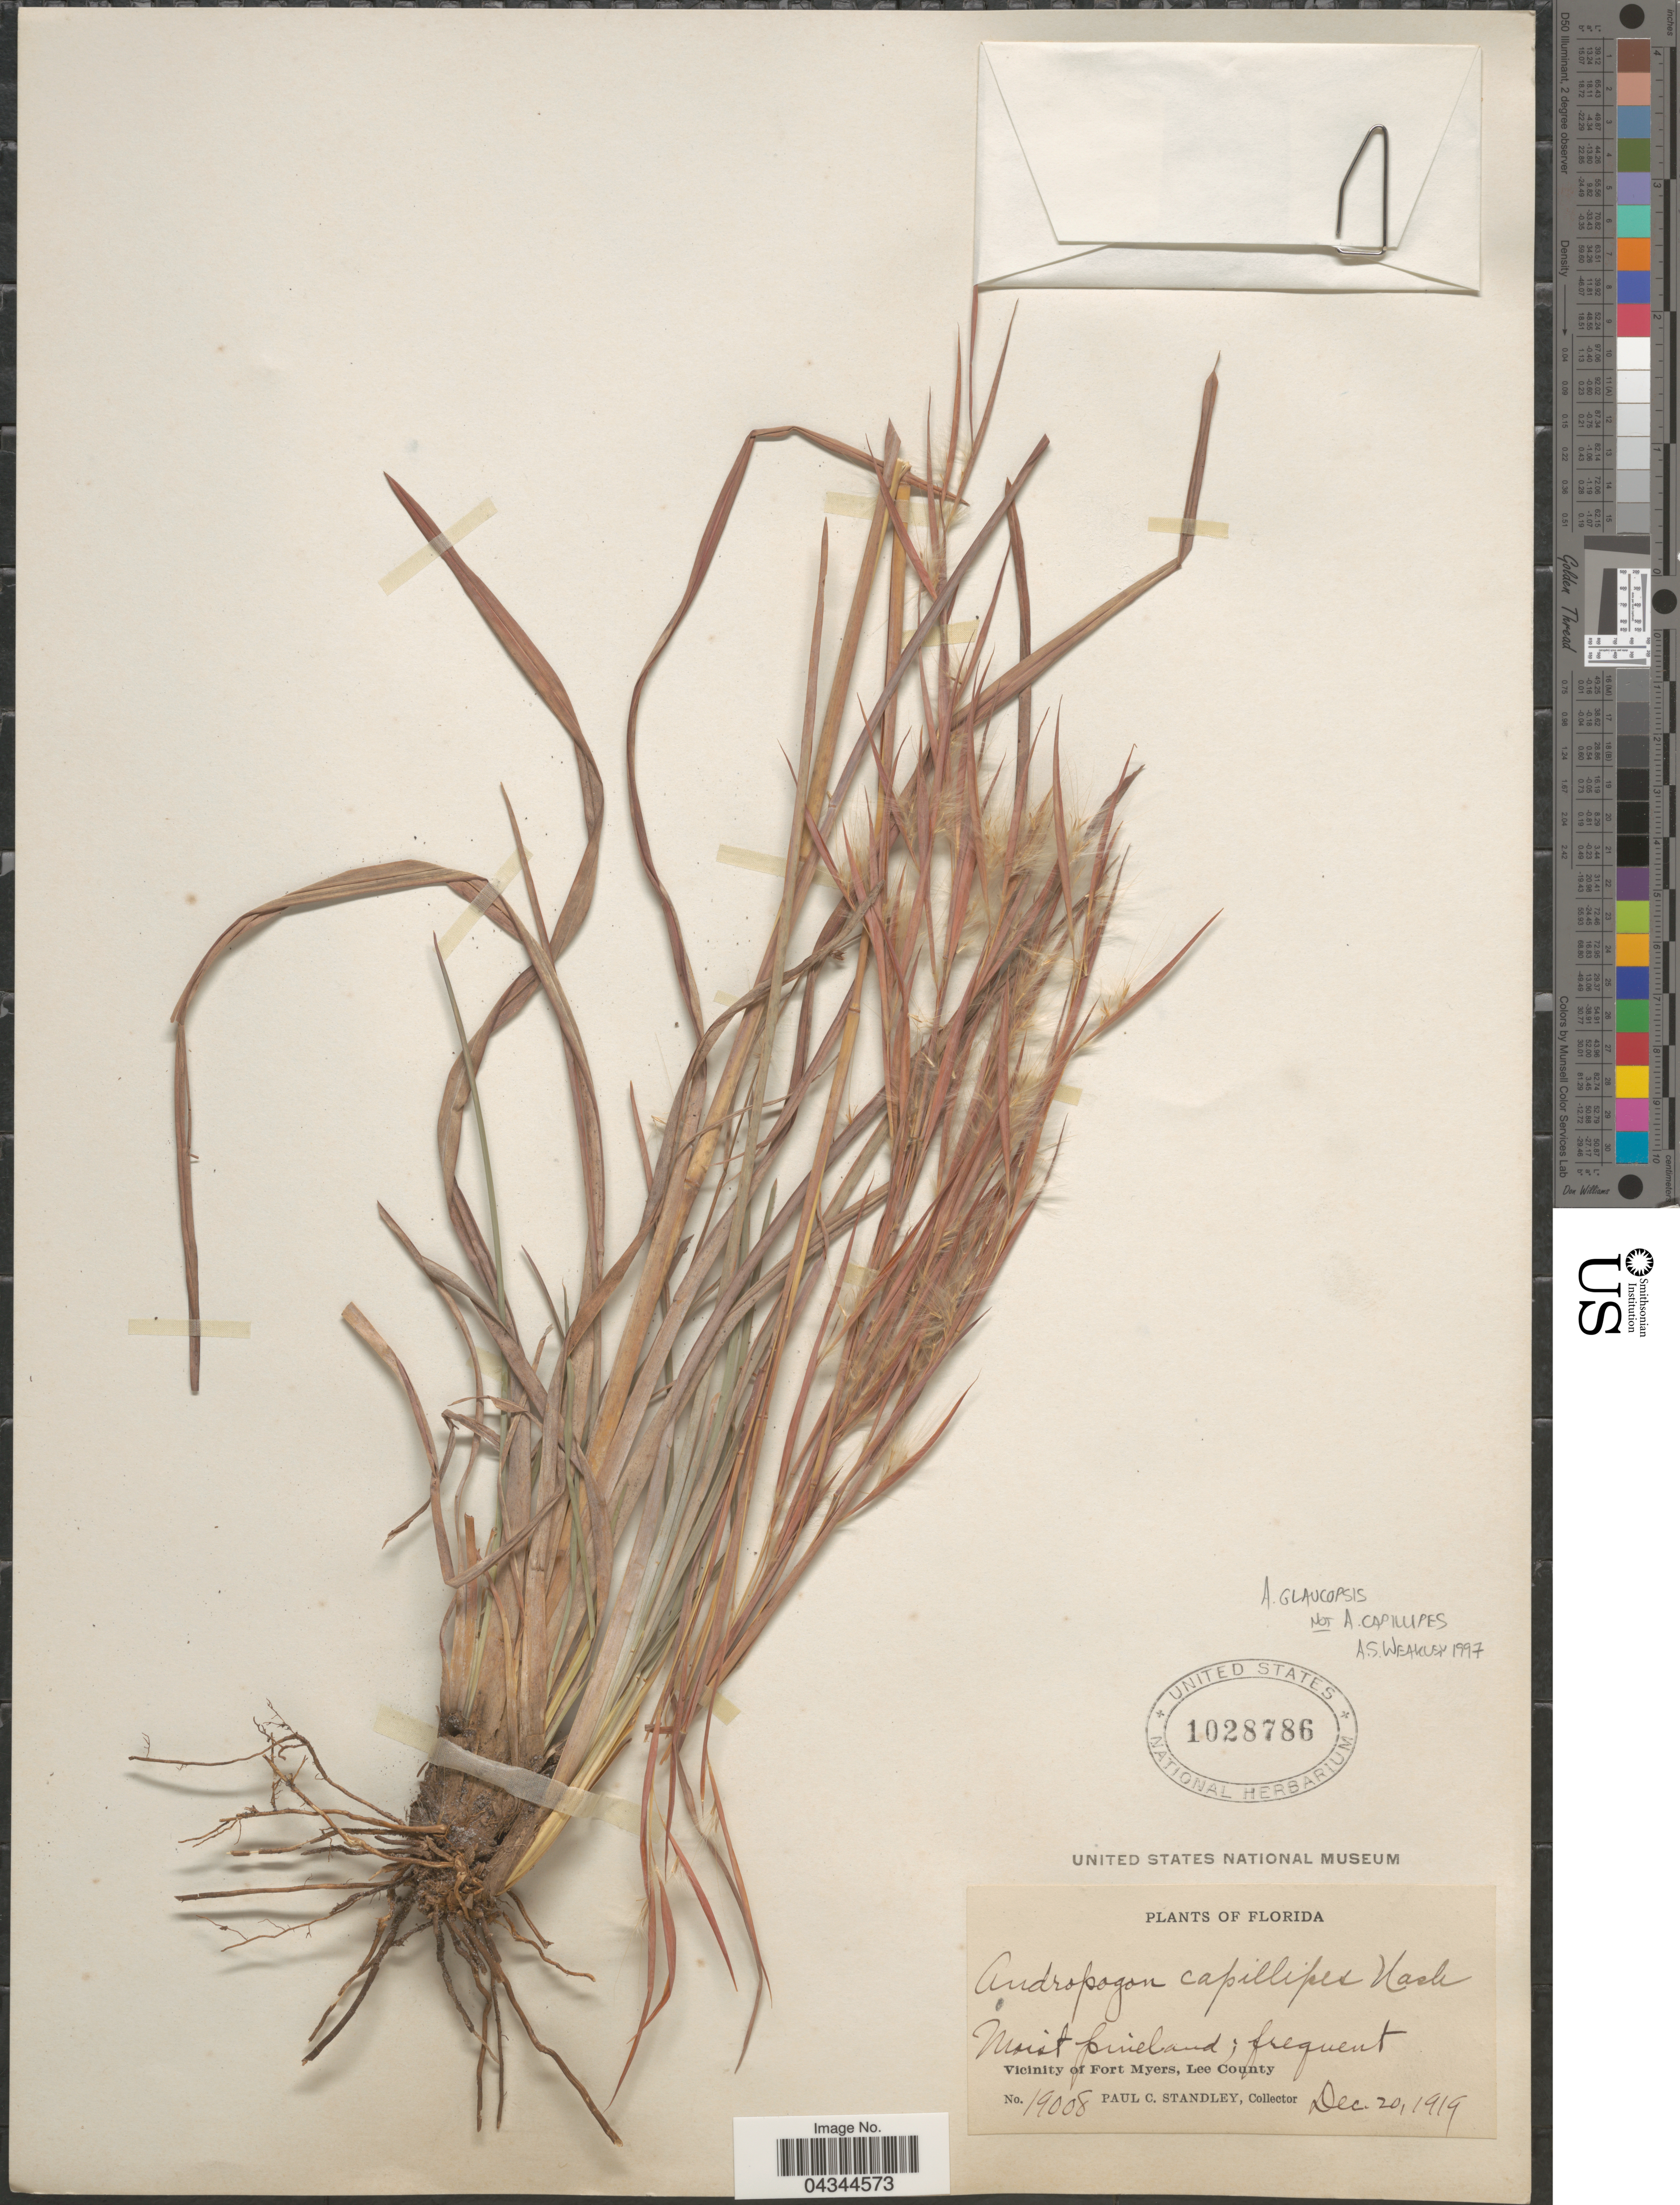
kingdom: Plantae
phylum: Tracheophyta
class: Liliopsida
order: Poales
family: Poaceae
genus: Andropogon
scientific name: Andropogon virginicus var. glaucus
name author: Hack. in A. DC.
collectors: P. C. Standley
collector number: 19008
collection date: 1919-12-20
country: United States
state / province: Florida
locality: Vicinity of Fort Myers, Lee County.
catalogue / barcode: US 1028786